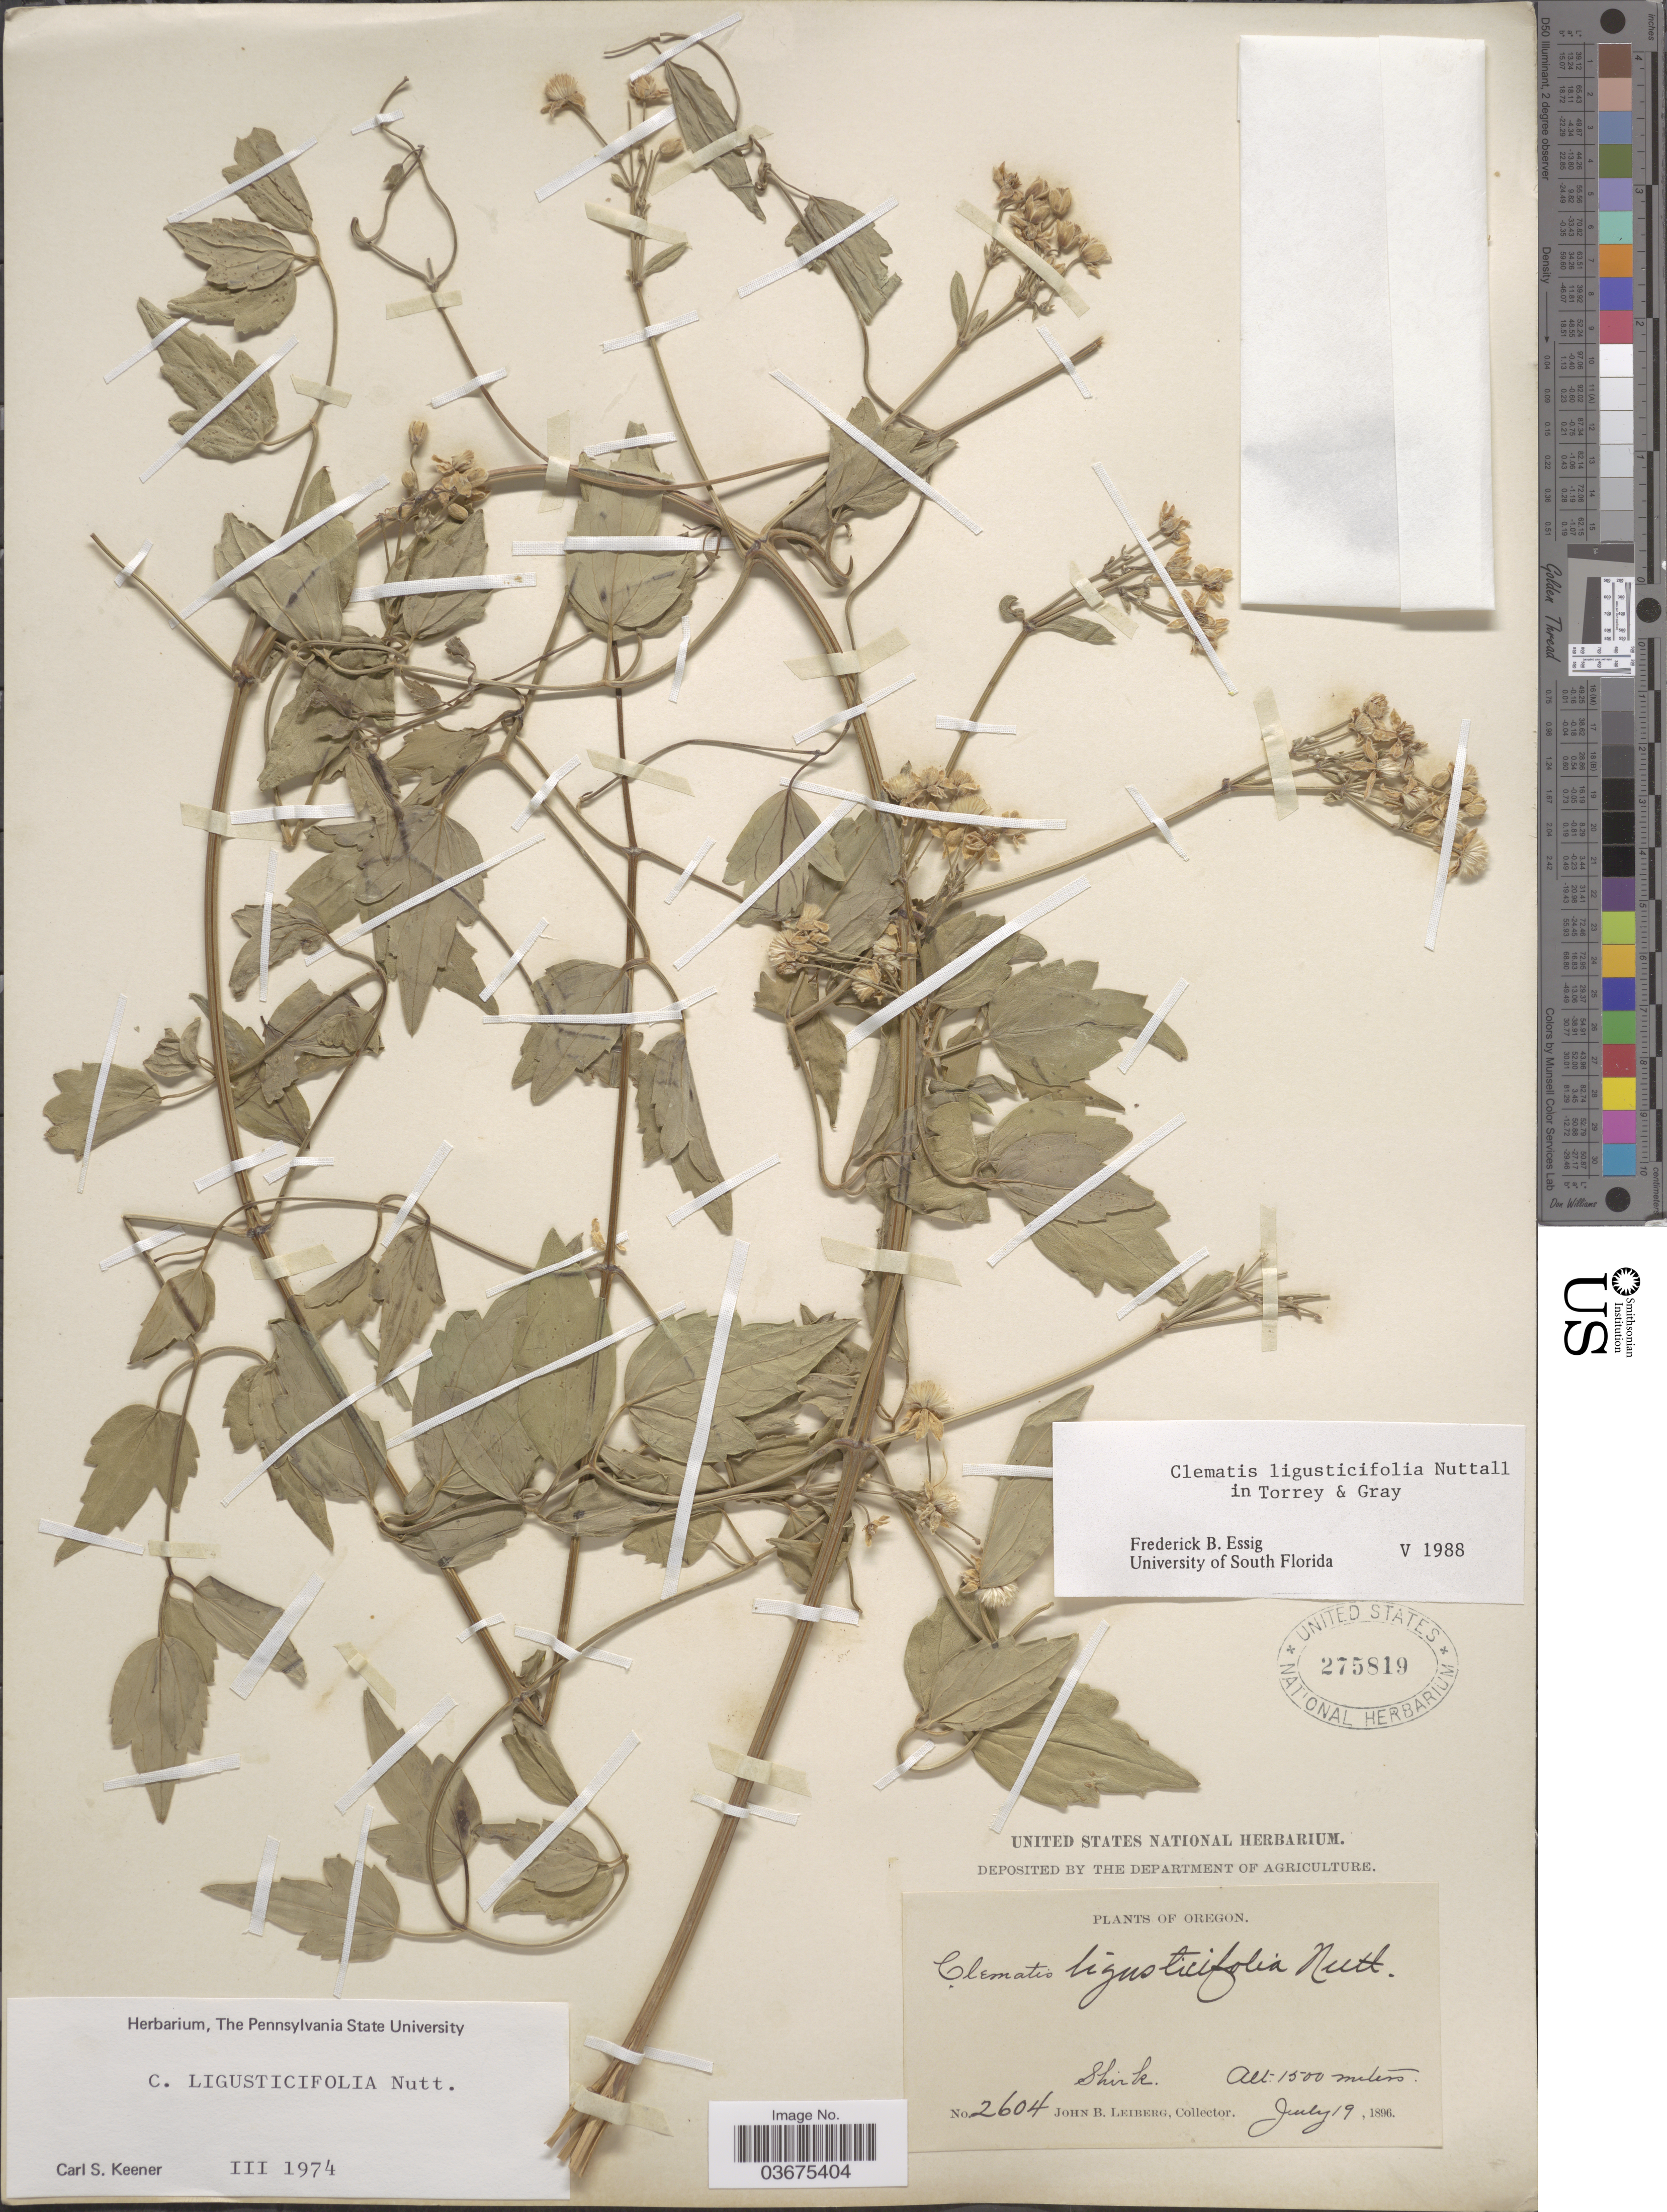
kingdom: Plantae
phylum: Tracheophyta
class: Magnoliopsida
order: Ranunculales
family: Ranunculaceae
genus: Clematis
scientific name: Clematis ligusticifolia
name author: Nutt.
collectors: J. B. Leiberg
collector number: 2604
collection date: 1896-07-19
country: United States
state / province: Oregon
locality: Shirk.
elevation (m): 1500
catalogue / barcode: US 275819